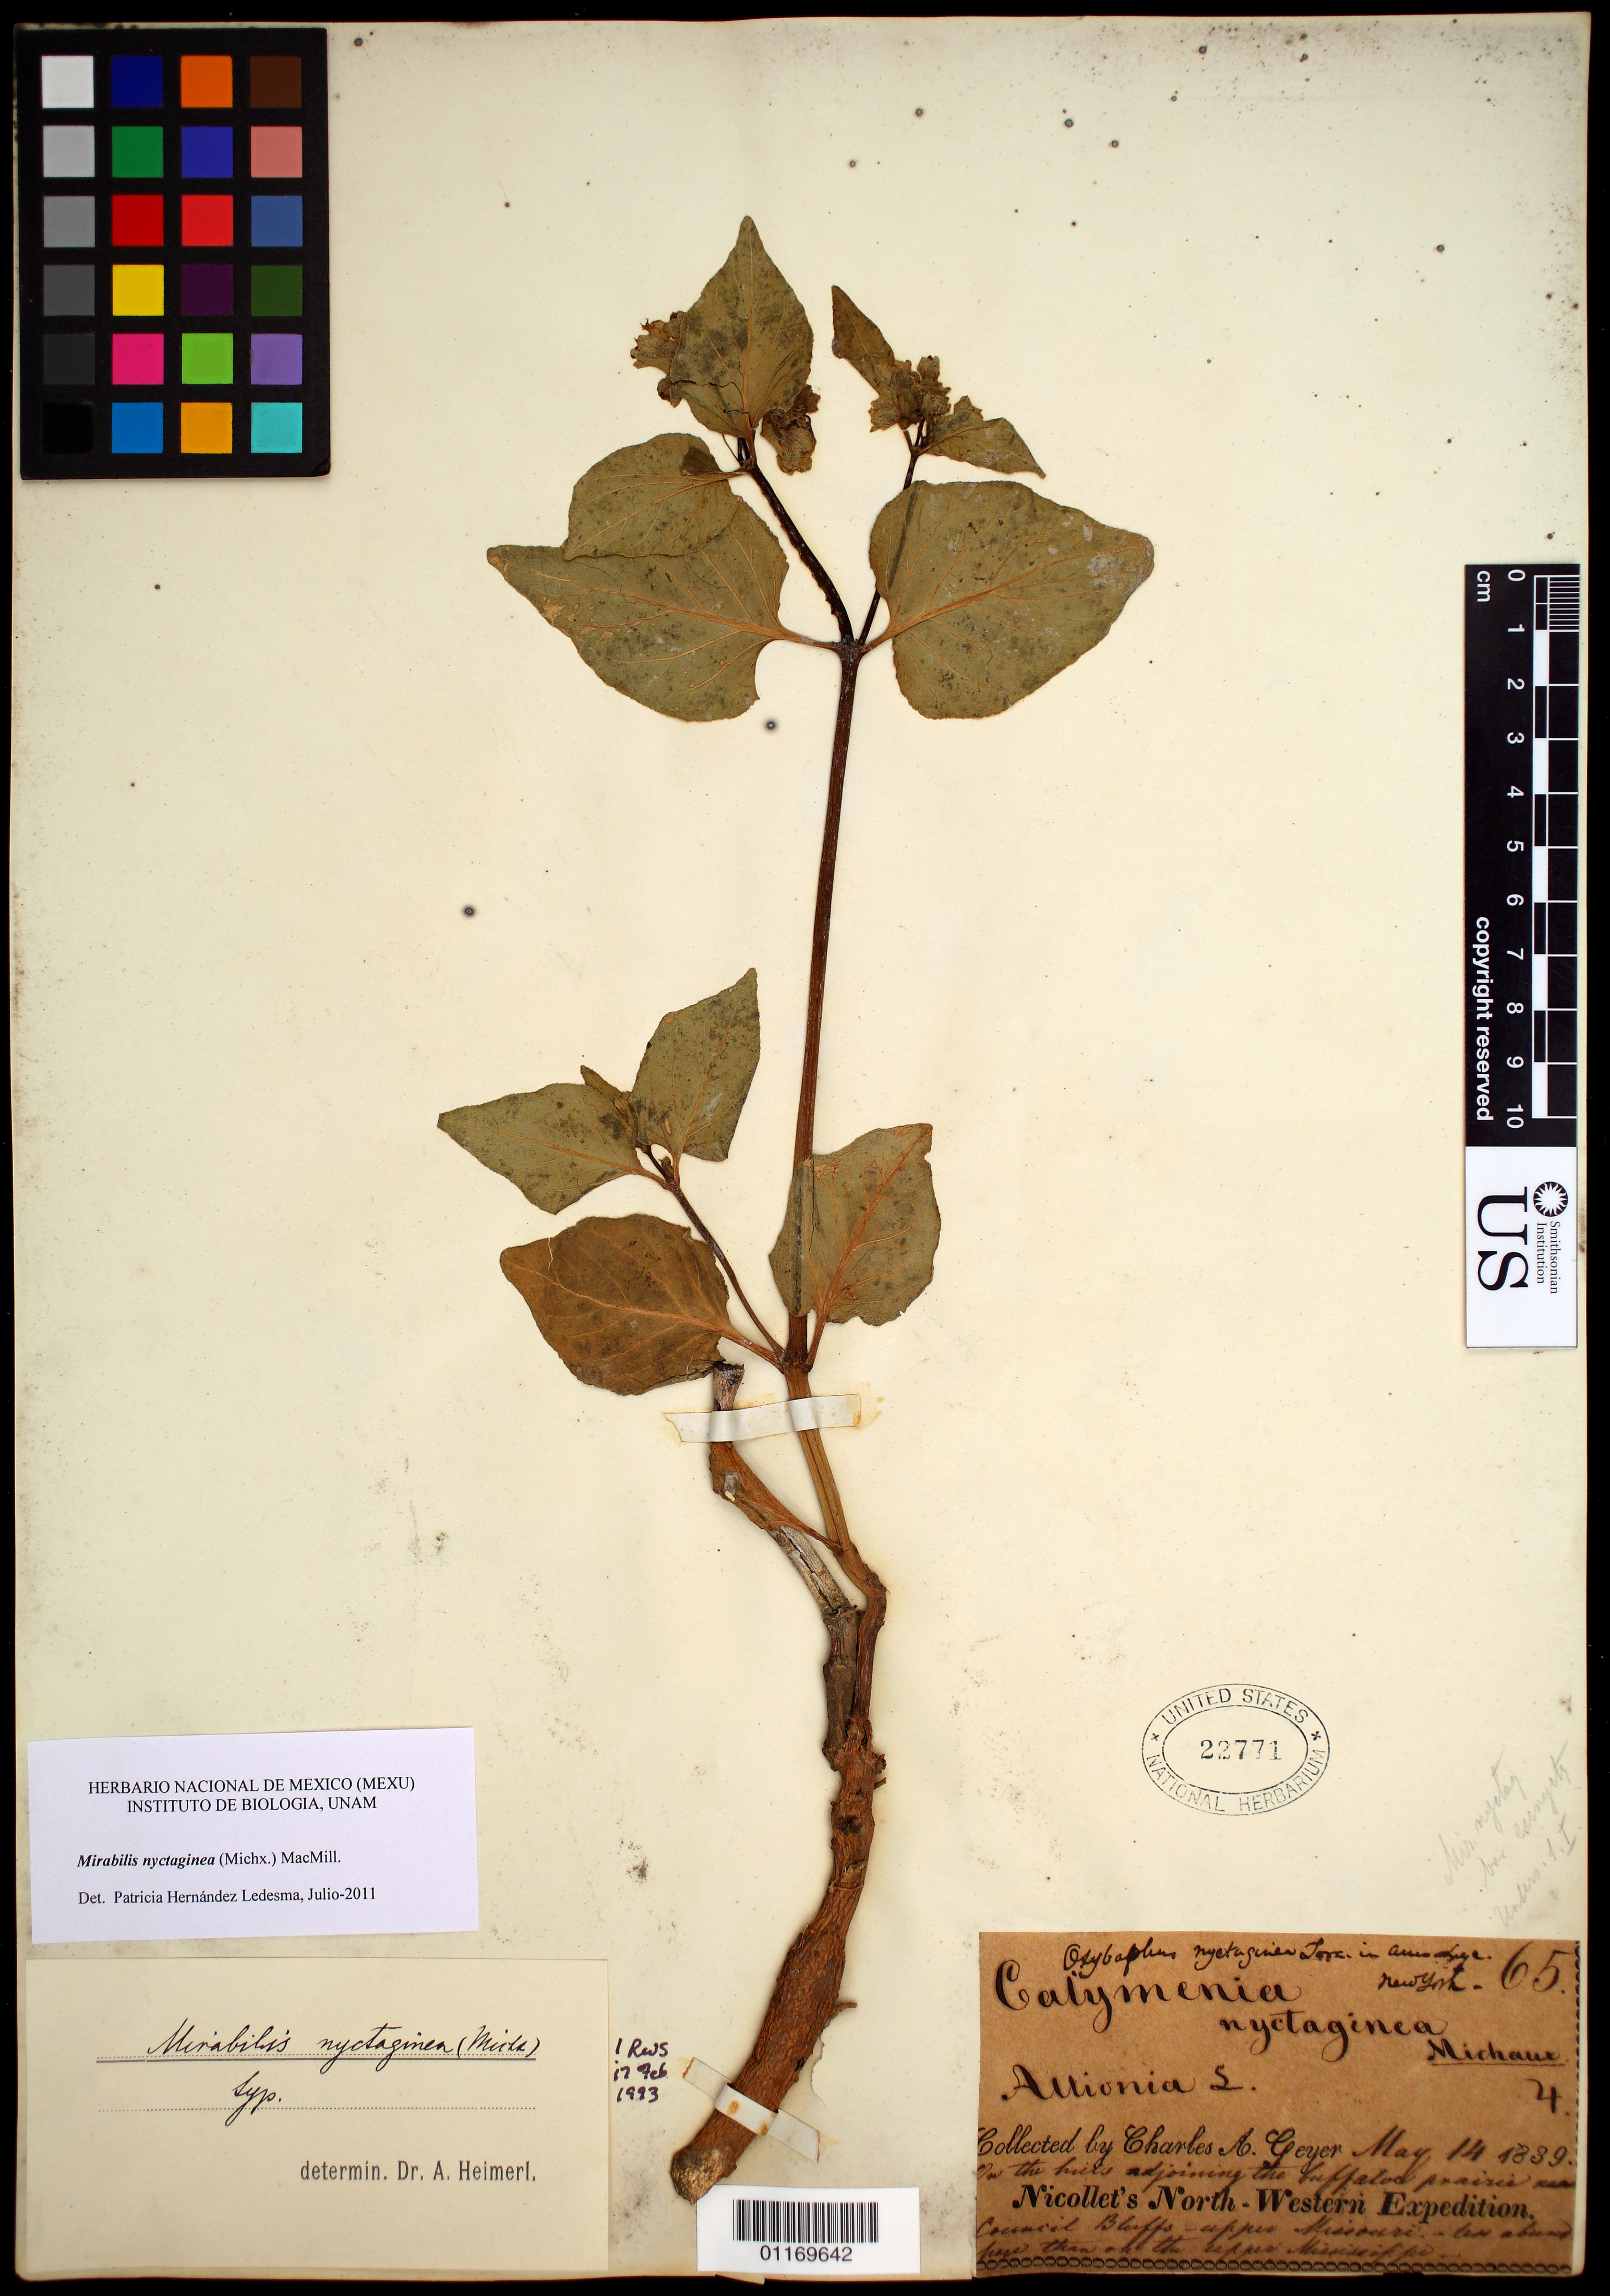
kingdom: Plantae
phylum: Tracheophyta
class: Magnoliopsida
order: Caryophyllales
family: Nyctaginaceae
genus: Mirabilis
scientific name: Mirabilis nyctaginea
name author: (Michx.) MacMill.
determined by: Hernández-Ledesma, Patricia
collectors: C. A. Geyer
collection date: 1839-05-14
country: United States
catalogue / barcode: US 22771